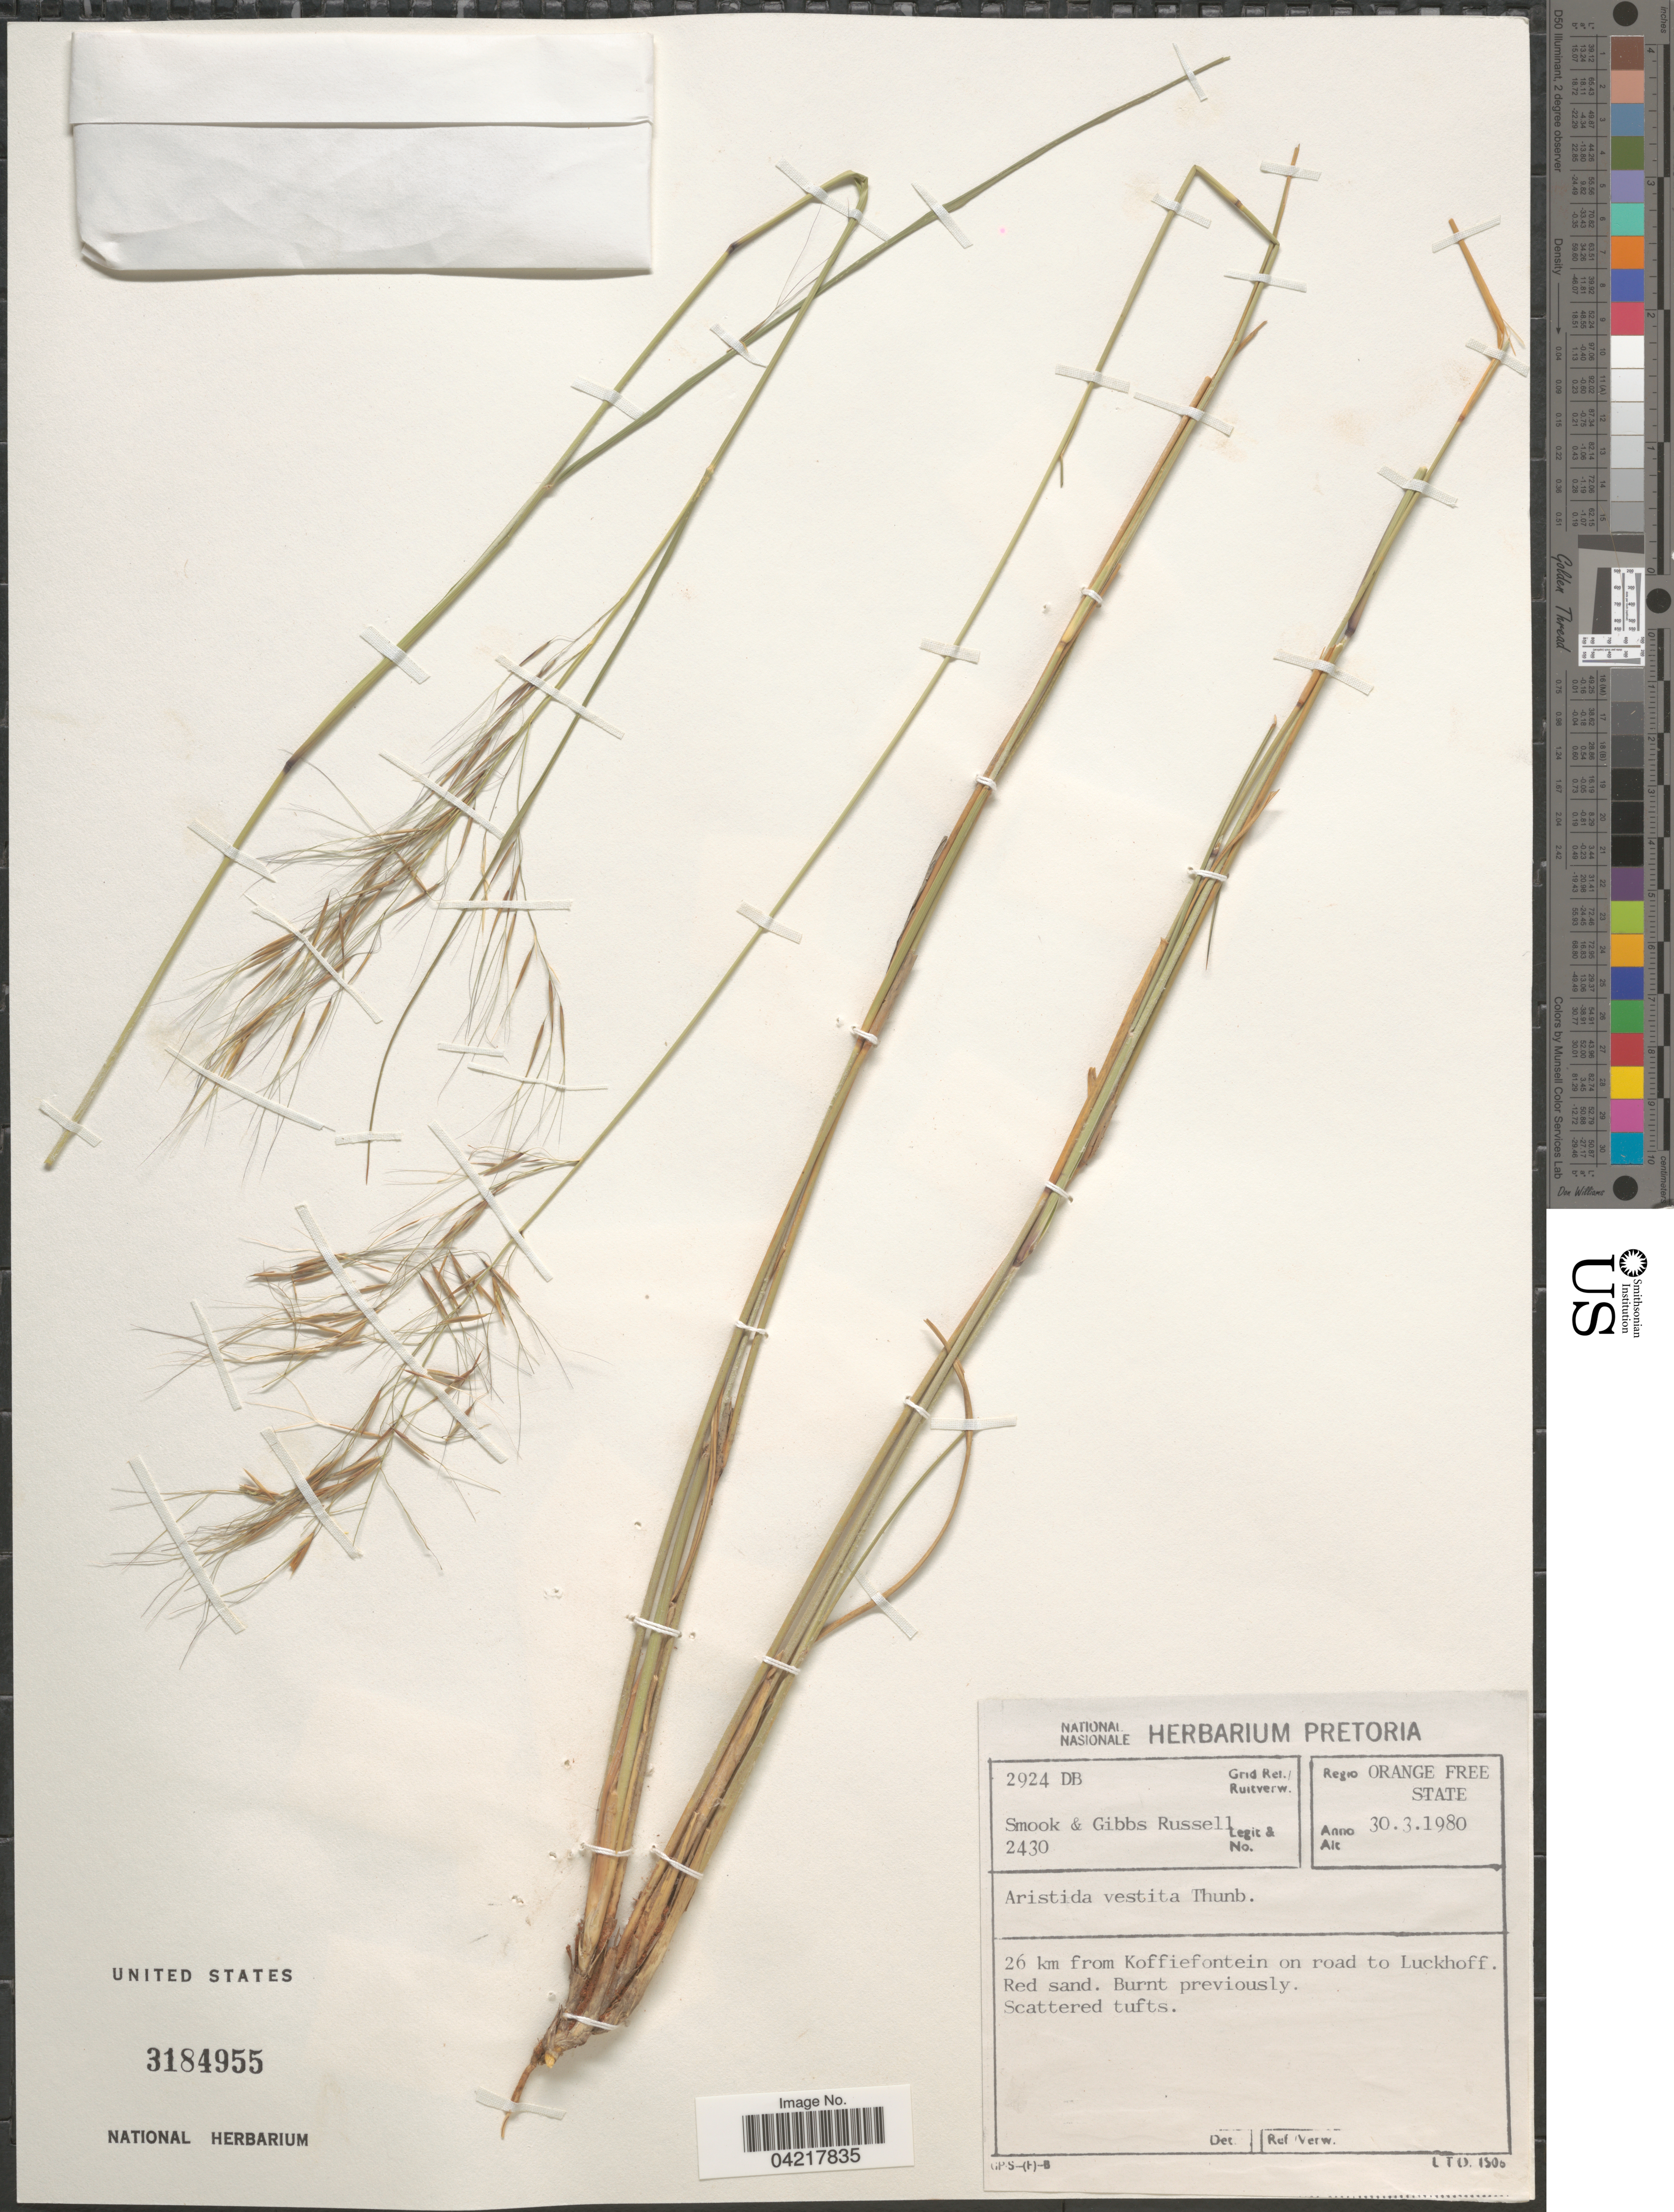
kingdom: Plantae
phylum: Tracheophyta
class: Liliopsida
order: Poales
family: Poaceae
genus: Aristida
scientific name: Aristida vestita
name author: Thunb.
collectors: Smook & Gibbs-Russell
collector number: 2430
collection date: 1980-03-30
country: South Africa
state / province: Free State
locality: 2924 DB Grid Ref./Ruitverw. Regio Orange Free State. 26 km from Koffiefontein on road to Luckhoff.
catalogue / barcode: US 3184955